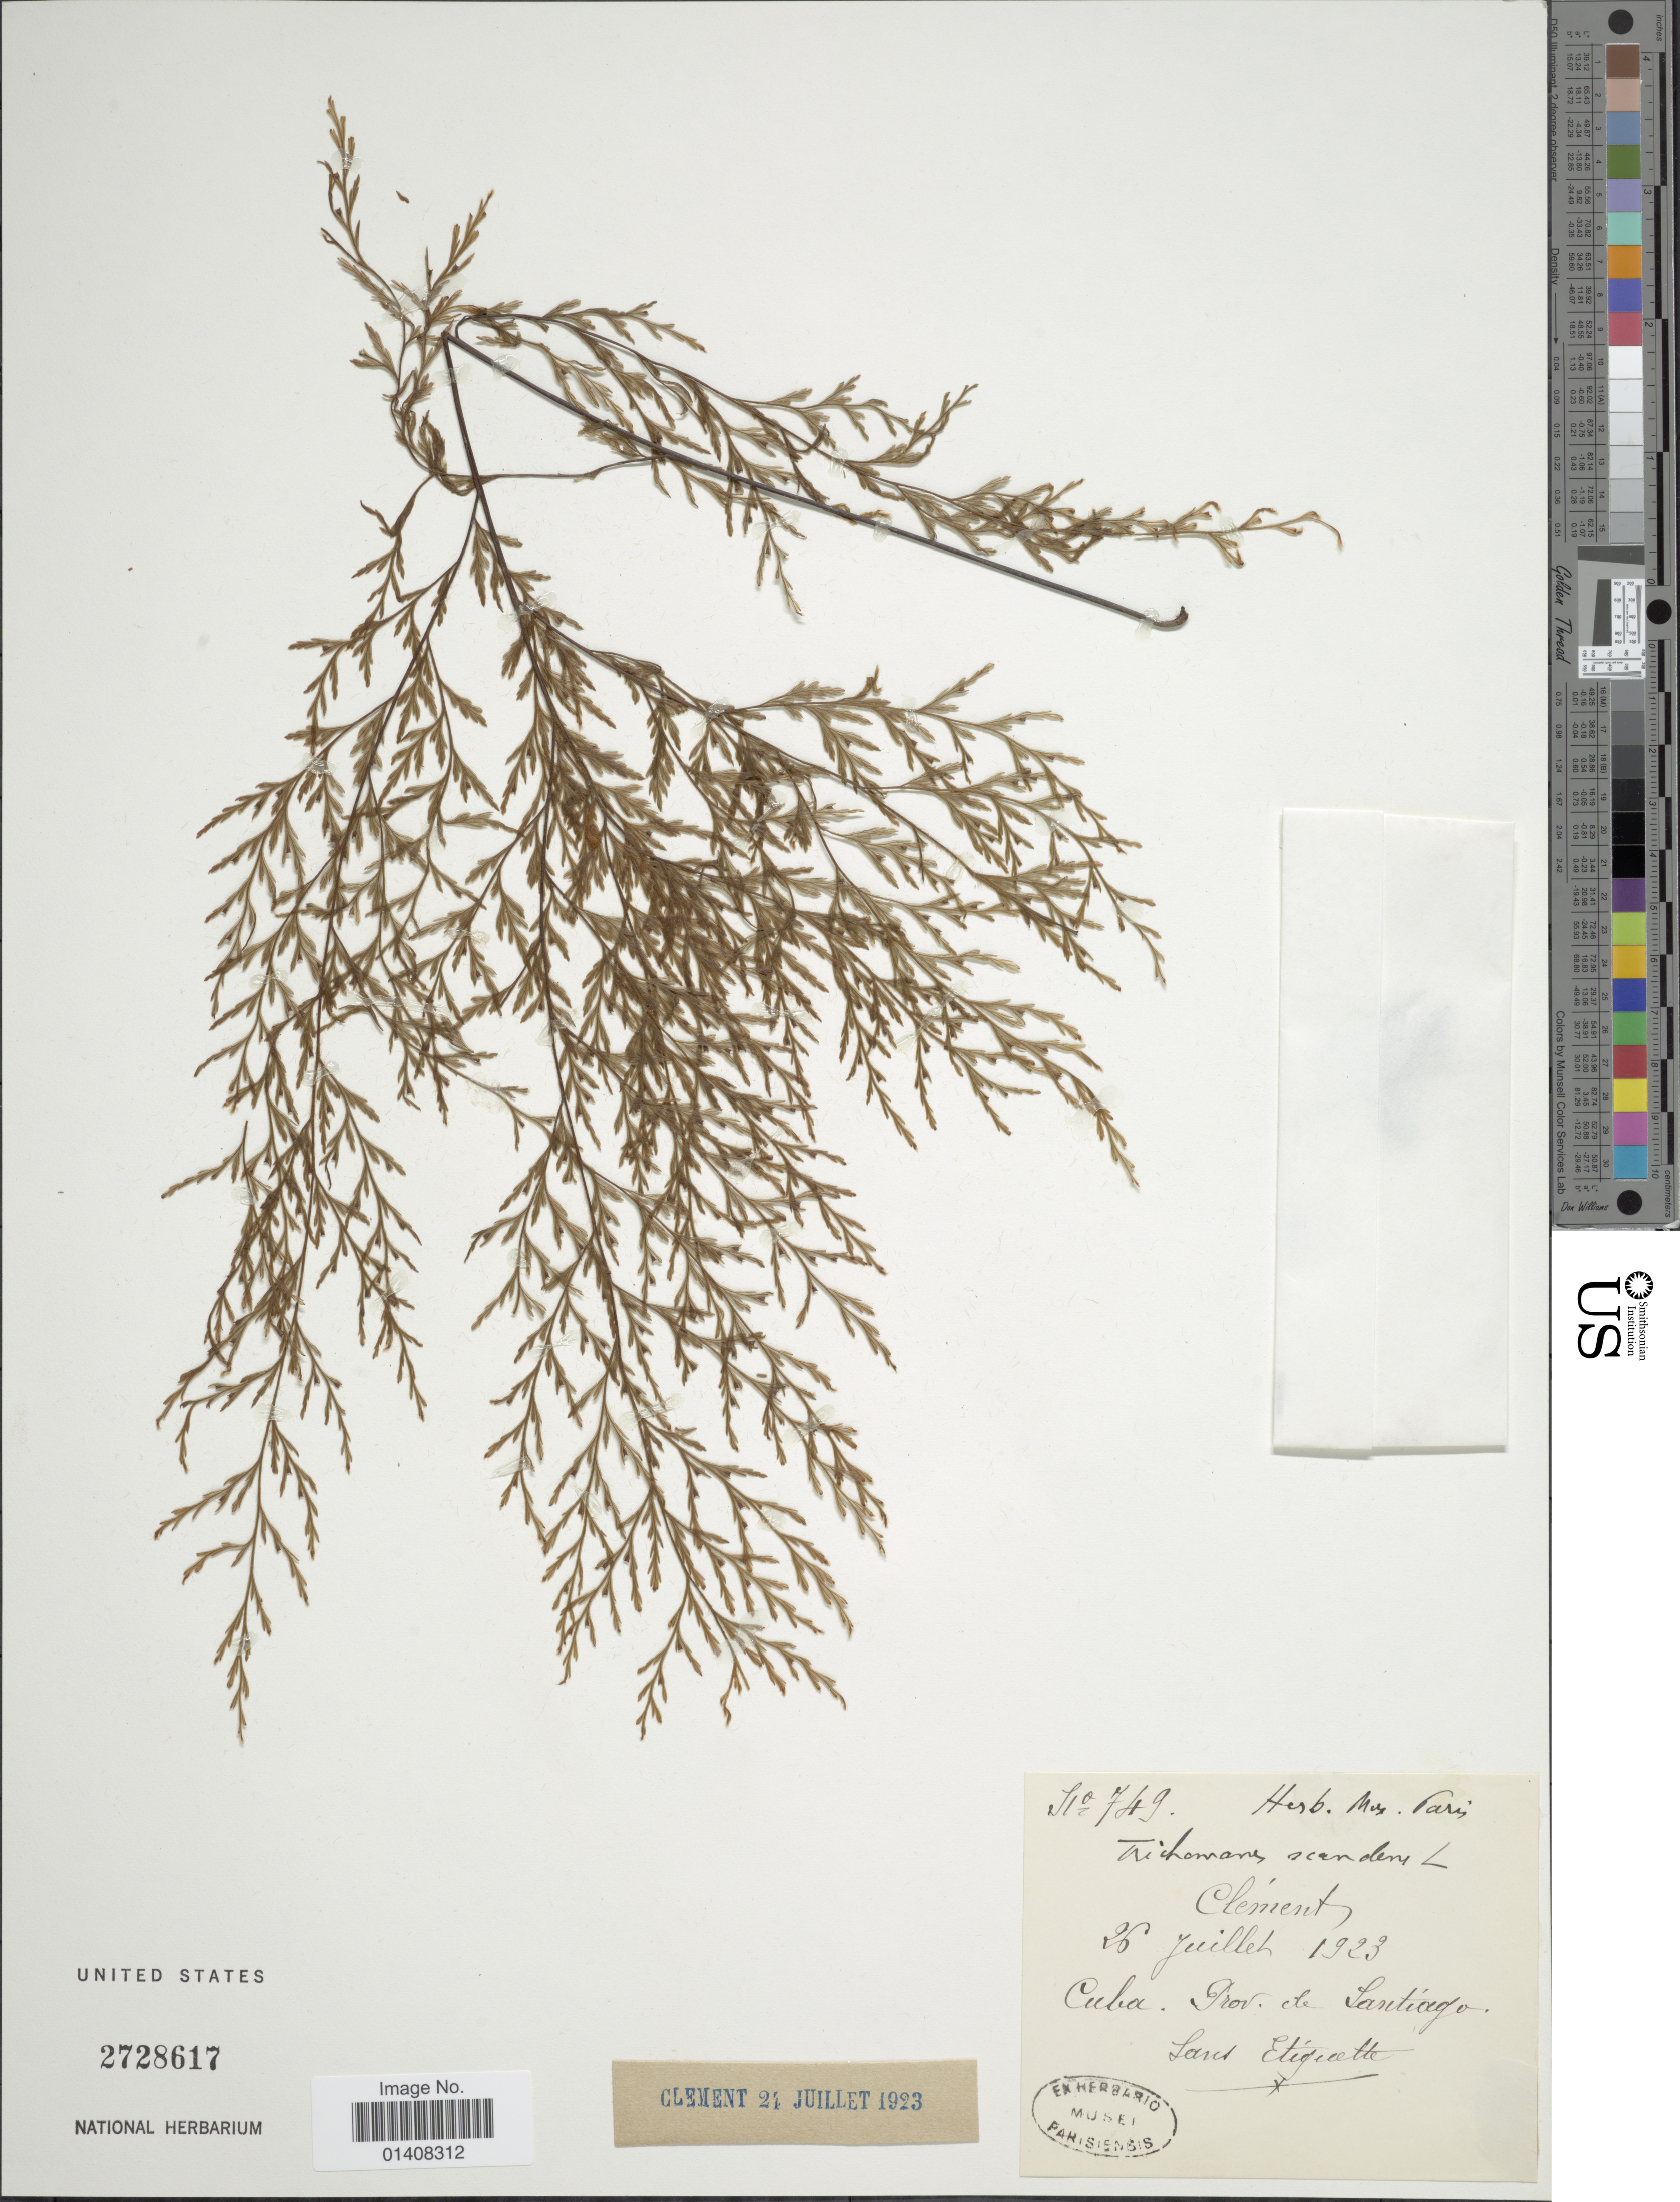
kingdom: Plantae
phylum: Tracheophyta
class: Polypodiopsida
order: Hymenophyllales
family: Hymenophyllaceae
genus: Trichomanes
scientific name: Trichomanes scandens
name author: L.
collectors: -. Clement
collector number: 749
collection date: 1923-07-26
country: Cuba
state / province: Santiago de Cuba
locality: Prov, de Santiago Sans Etiquette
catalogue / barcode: US 2728617